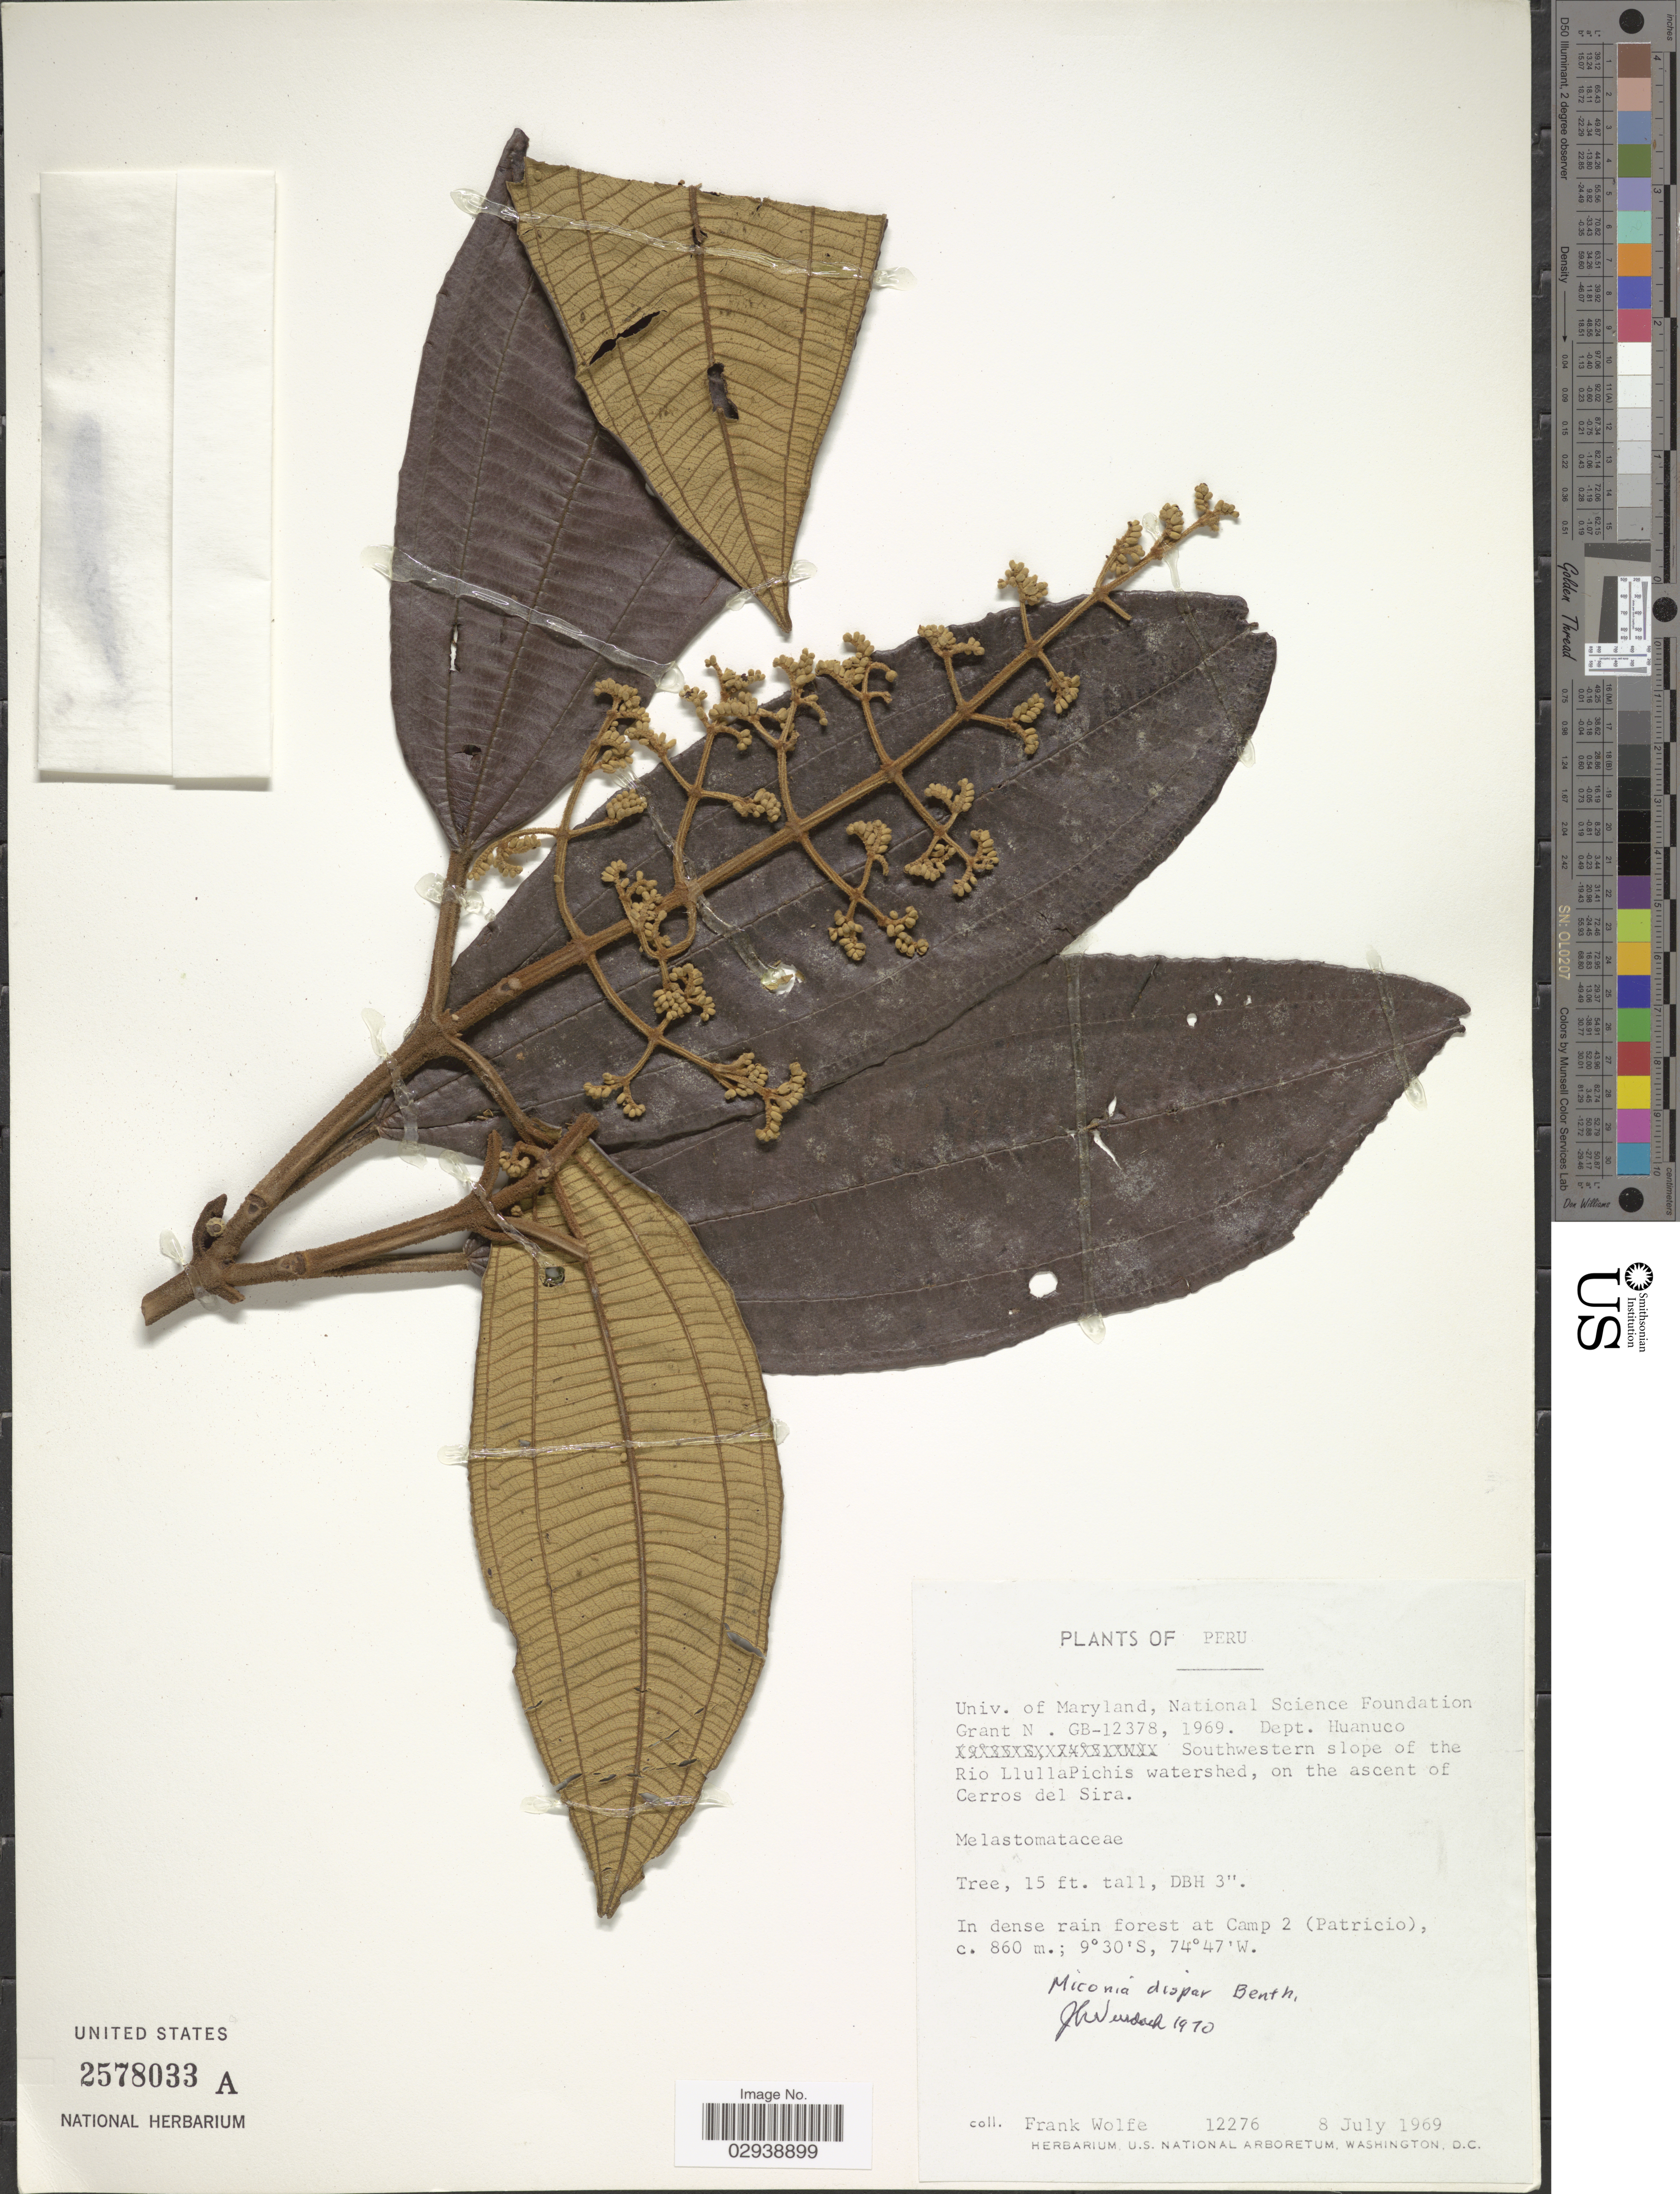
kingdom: Plantae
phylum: Tracheophyta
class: Magnoliopsida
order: Myrtales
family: Melastomataceae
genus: Miconia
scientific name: Miconia dispar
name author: Benth.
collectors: F. Wolfe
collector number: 12276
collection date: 1969-07-08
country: Peru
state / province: Huánuco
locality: Dept. Huanuco, Southwestern slope of the Rio LlullaPichis watershed, on the ascent of Cerros del Sira, In dense rain forest at Camp 2 (Patricio).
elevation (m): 860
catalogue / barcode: US 2578033A